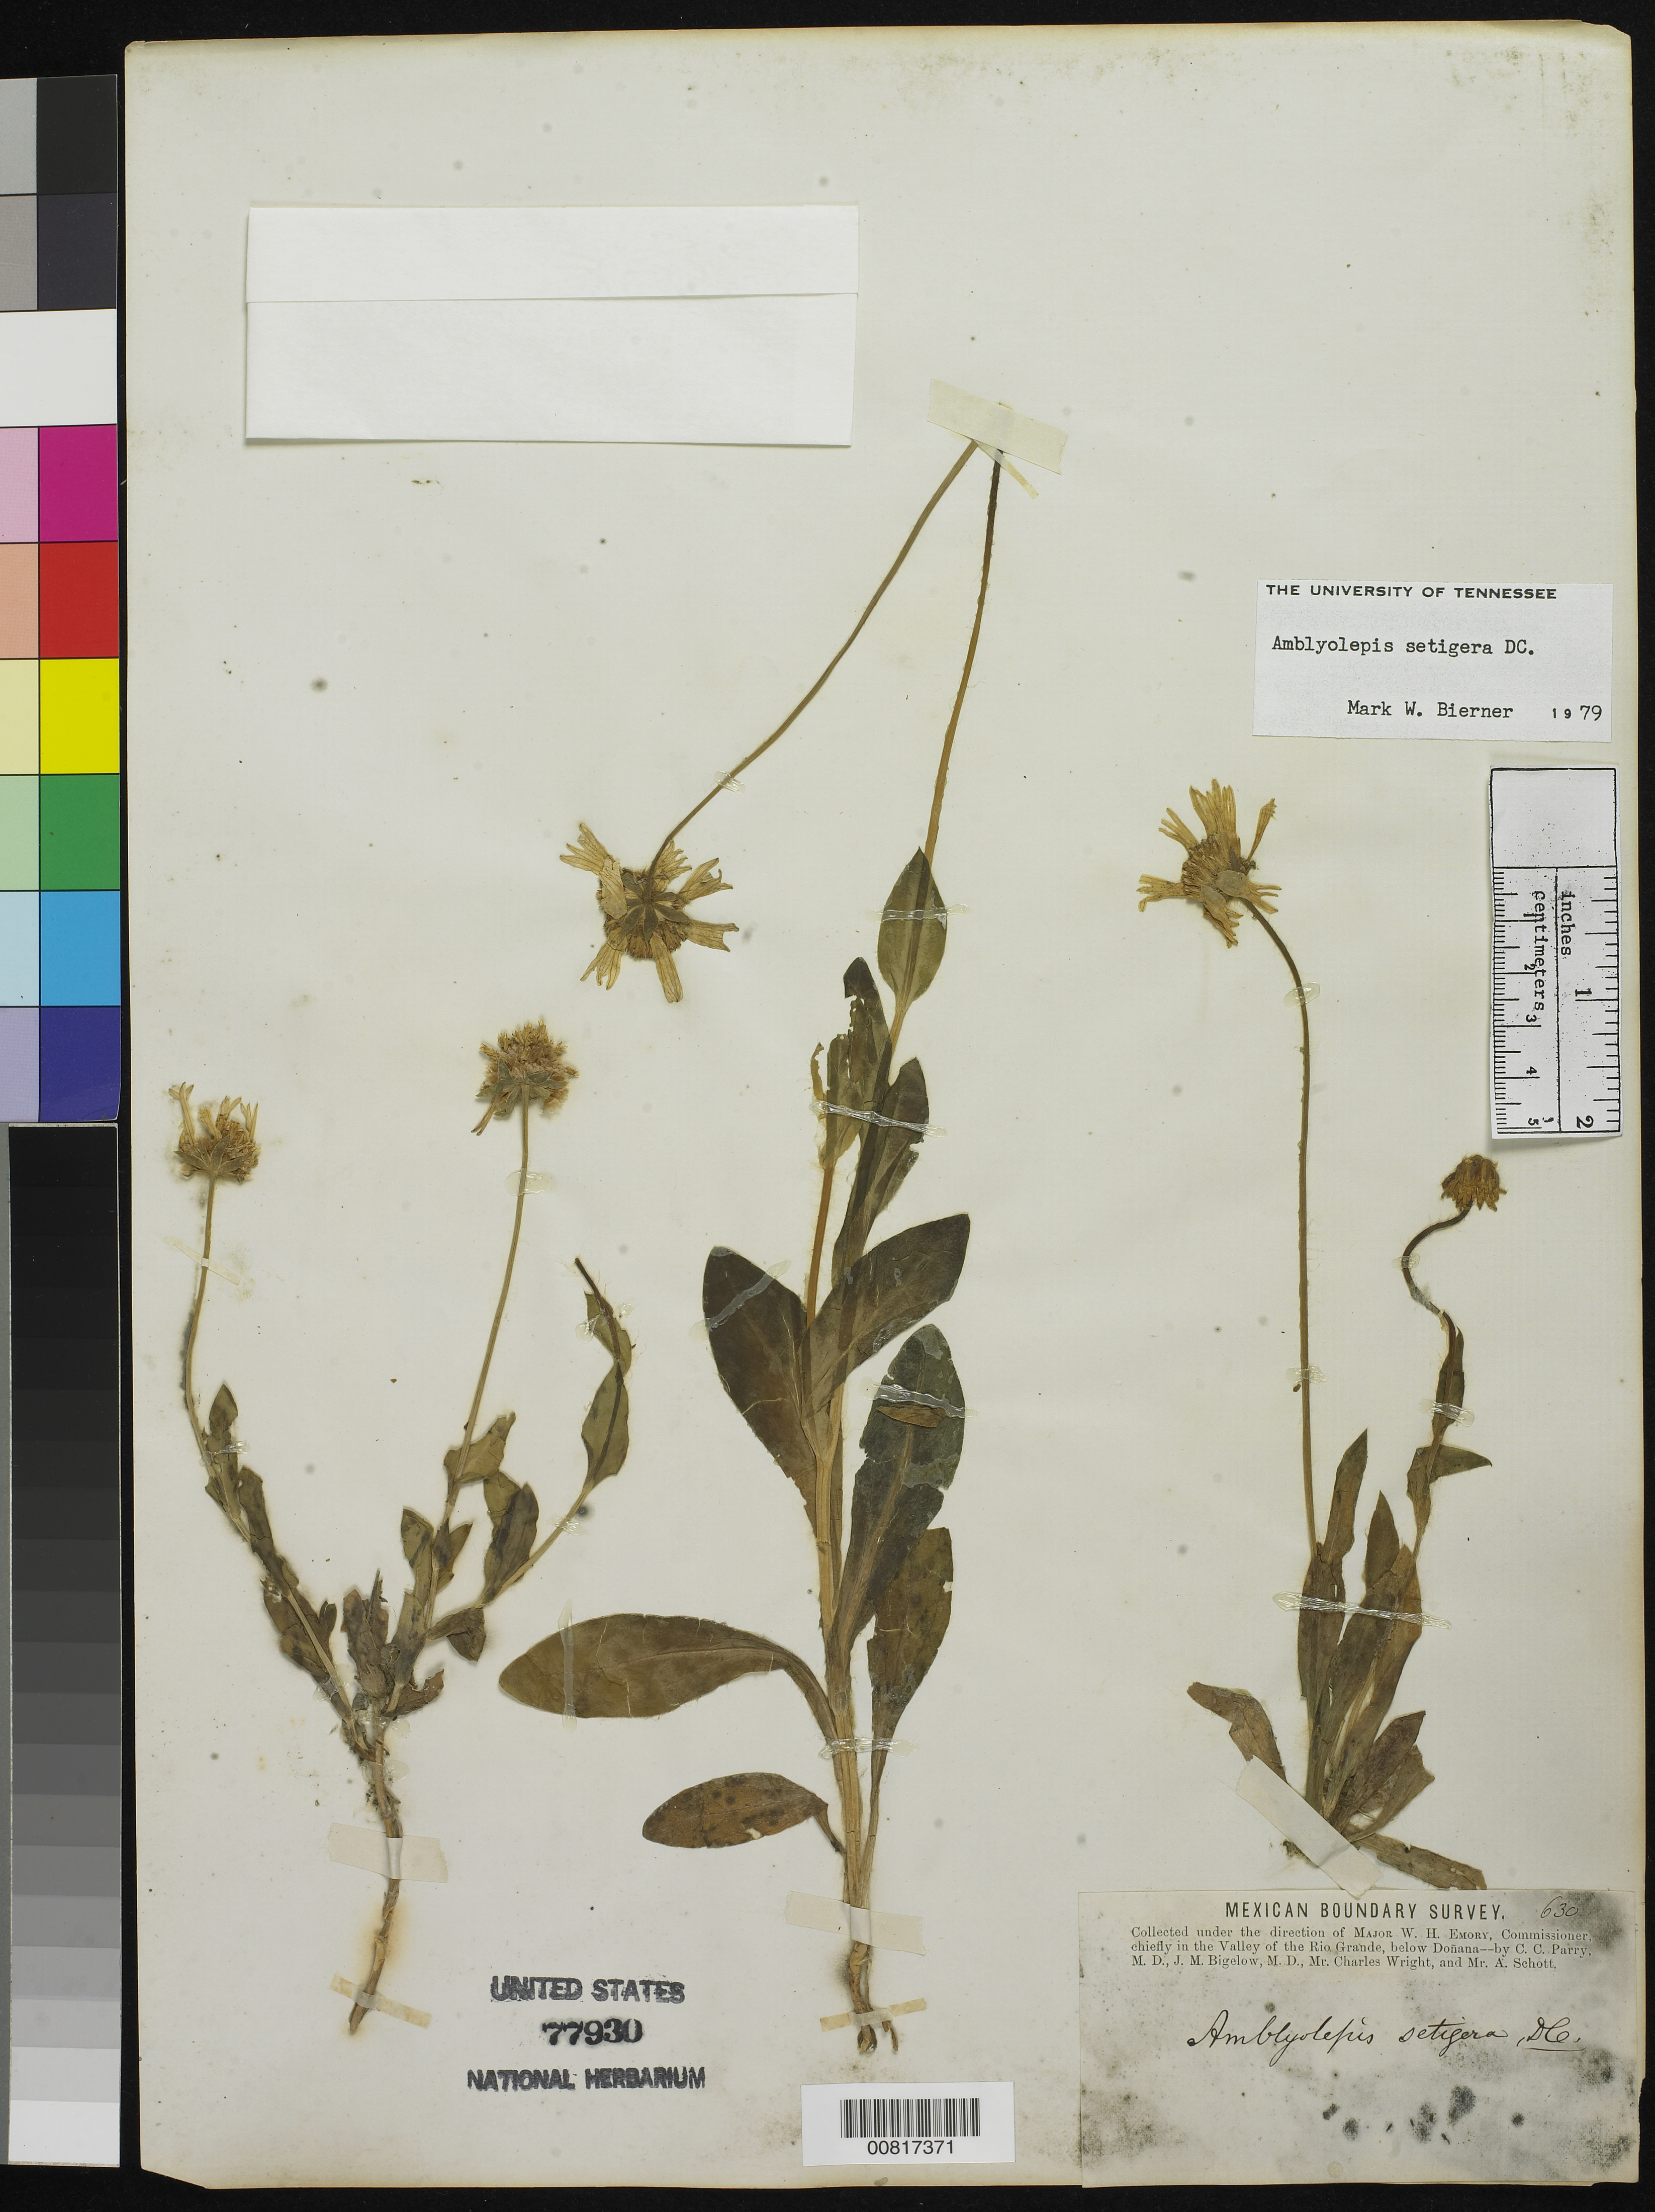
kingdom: Plantae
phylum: Tracheophyta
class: Magnoliopsida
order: Asterales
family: Asteraceae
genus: Amblyolepis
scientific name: Amblyolepis setigera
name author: DC.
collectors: C. C. Parry, J. M. Bigelow, C. Wright & A. C. V. Schott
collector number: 630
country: United States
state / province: New Mexico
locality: Valley of the Rio Grande, below Doñana, New Mexico.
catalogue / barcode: US 77930